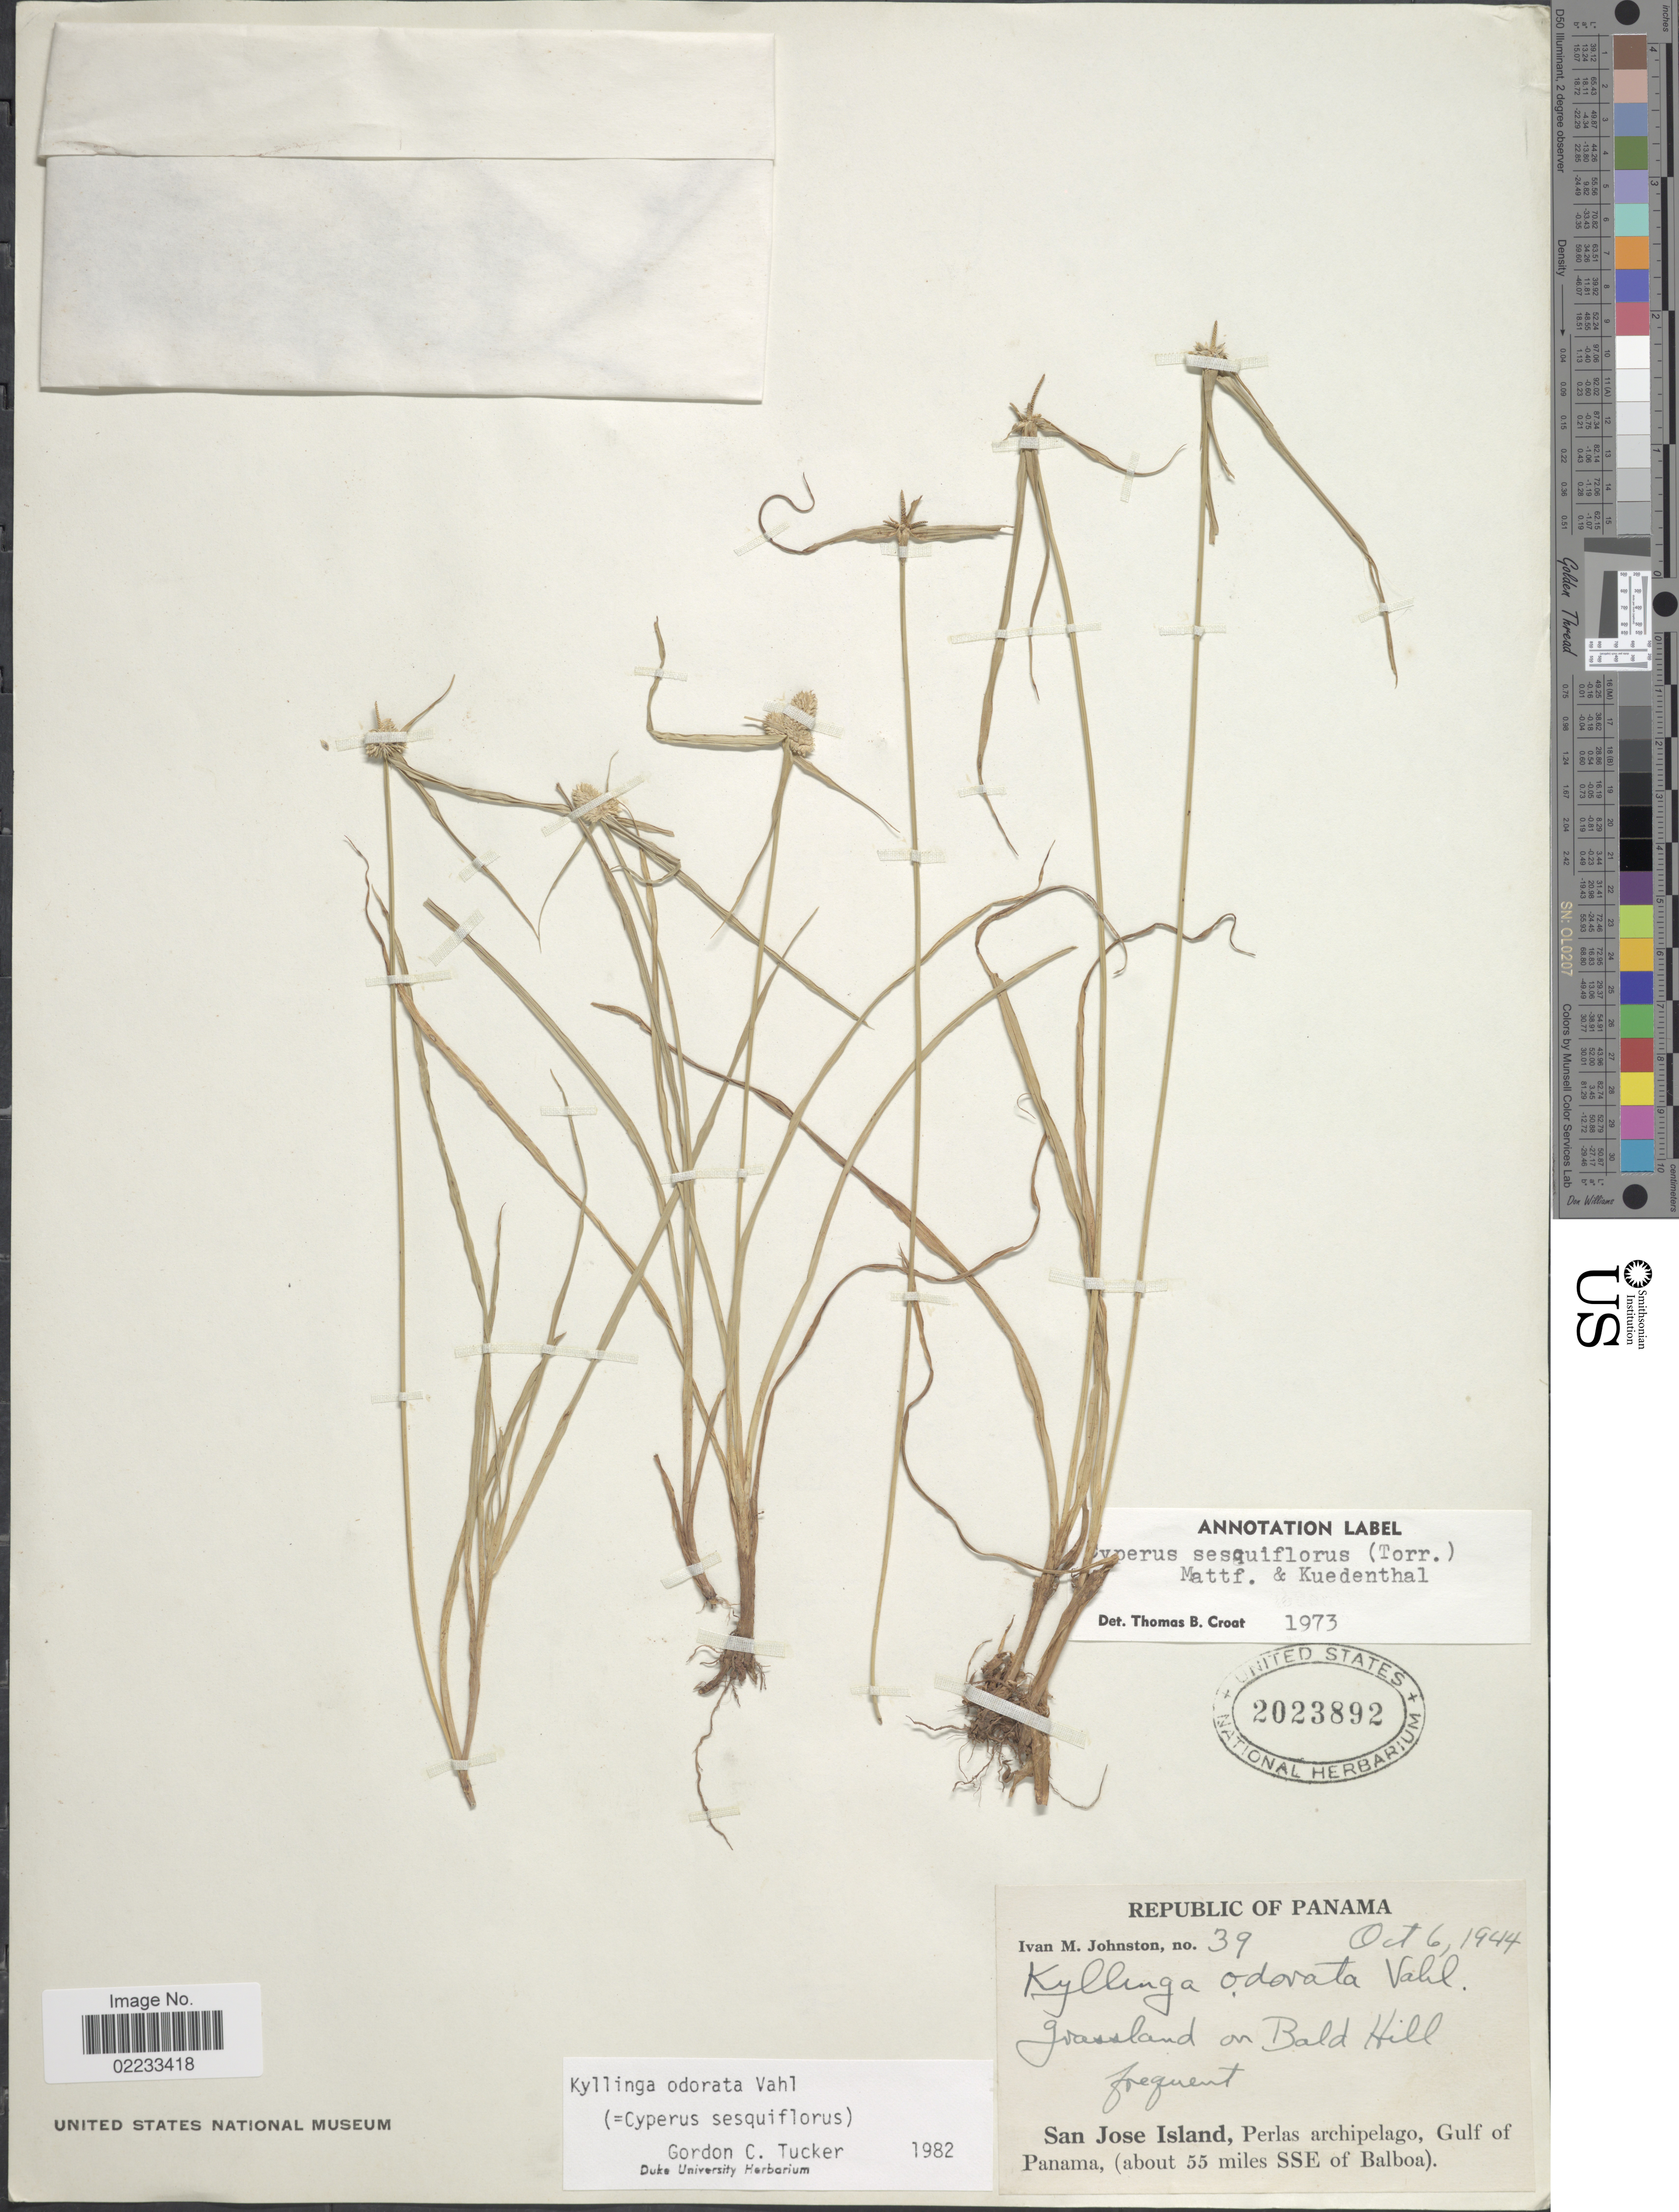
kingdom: Plantae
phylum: Tracheophyta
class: Liliopsida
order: Poales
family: Cyperaceae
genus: Cyperus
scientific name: Cyperus sesquiflorus subsp. sesquiflorus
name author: (Torr.) Mattf. & Kük.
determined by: Strong, M. T., (US), Smithsonian Institution - National Museum of Natural History (UNITED STATES)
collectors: I.M. Johnston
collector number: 39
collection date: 1944-10-06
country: Panama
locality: Grassland on Bald Hill. San Jose Island, Perlas archipelago, Gulf of Panama, 9about 55 miles SSE of Balboa).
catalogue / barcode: US 2023892